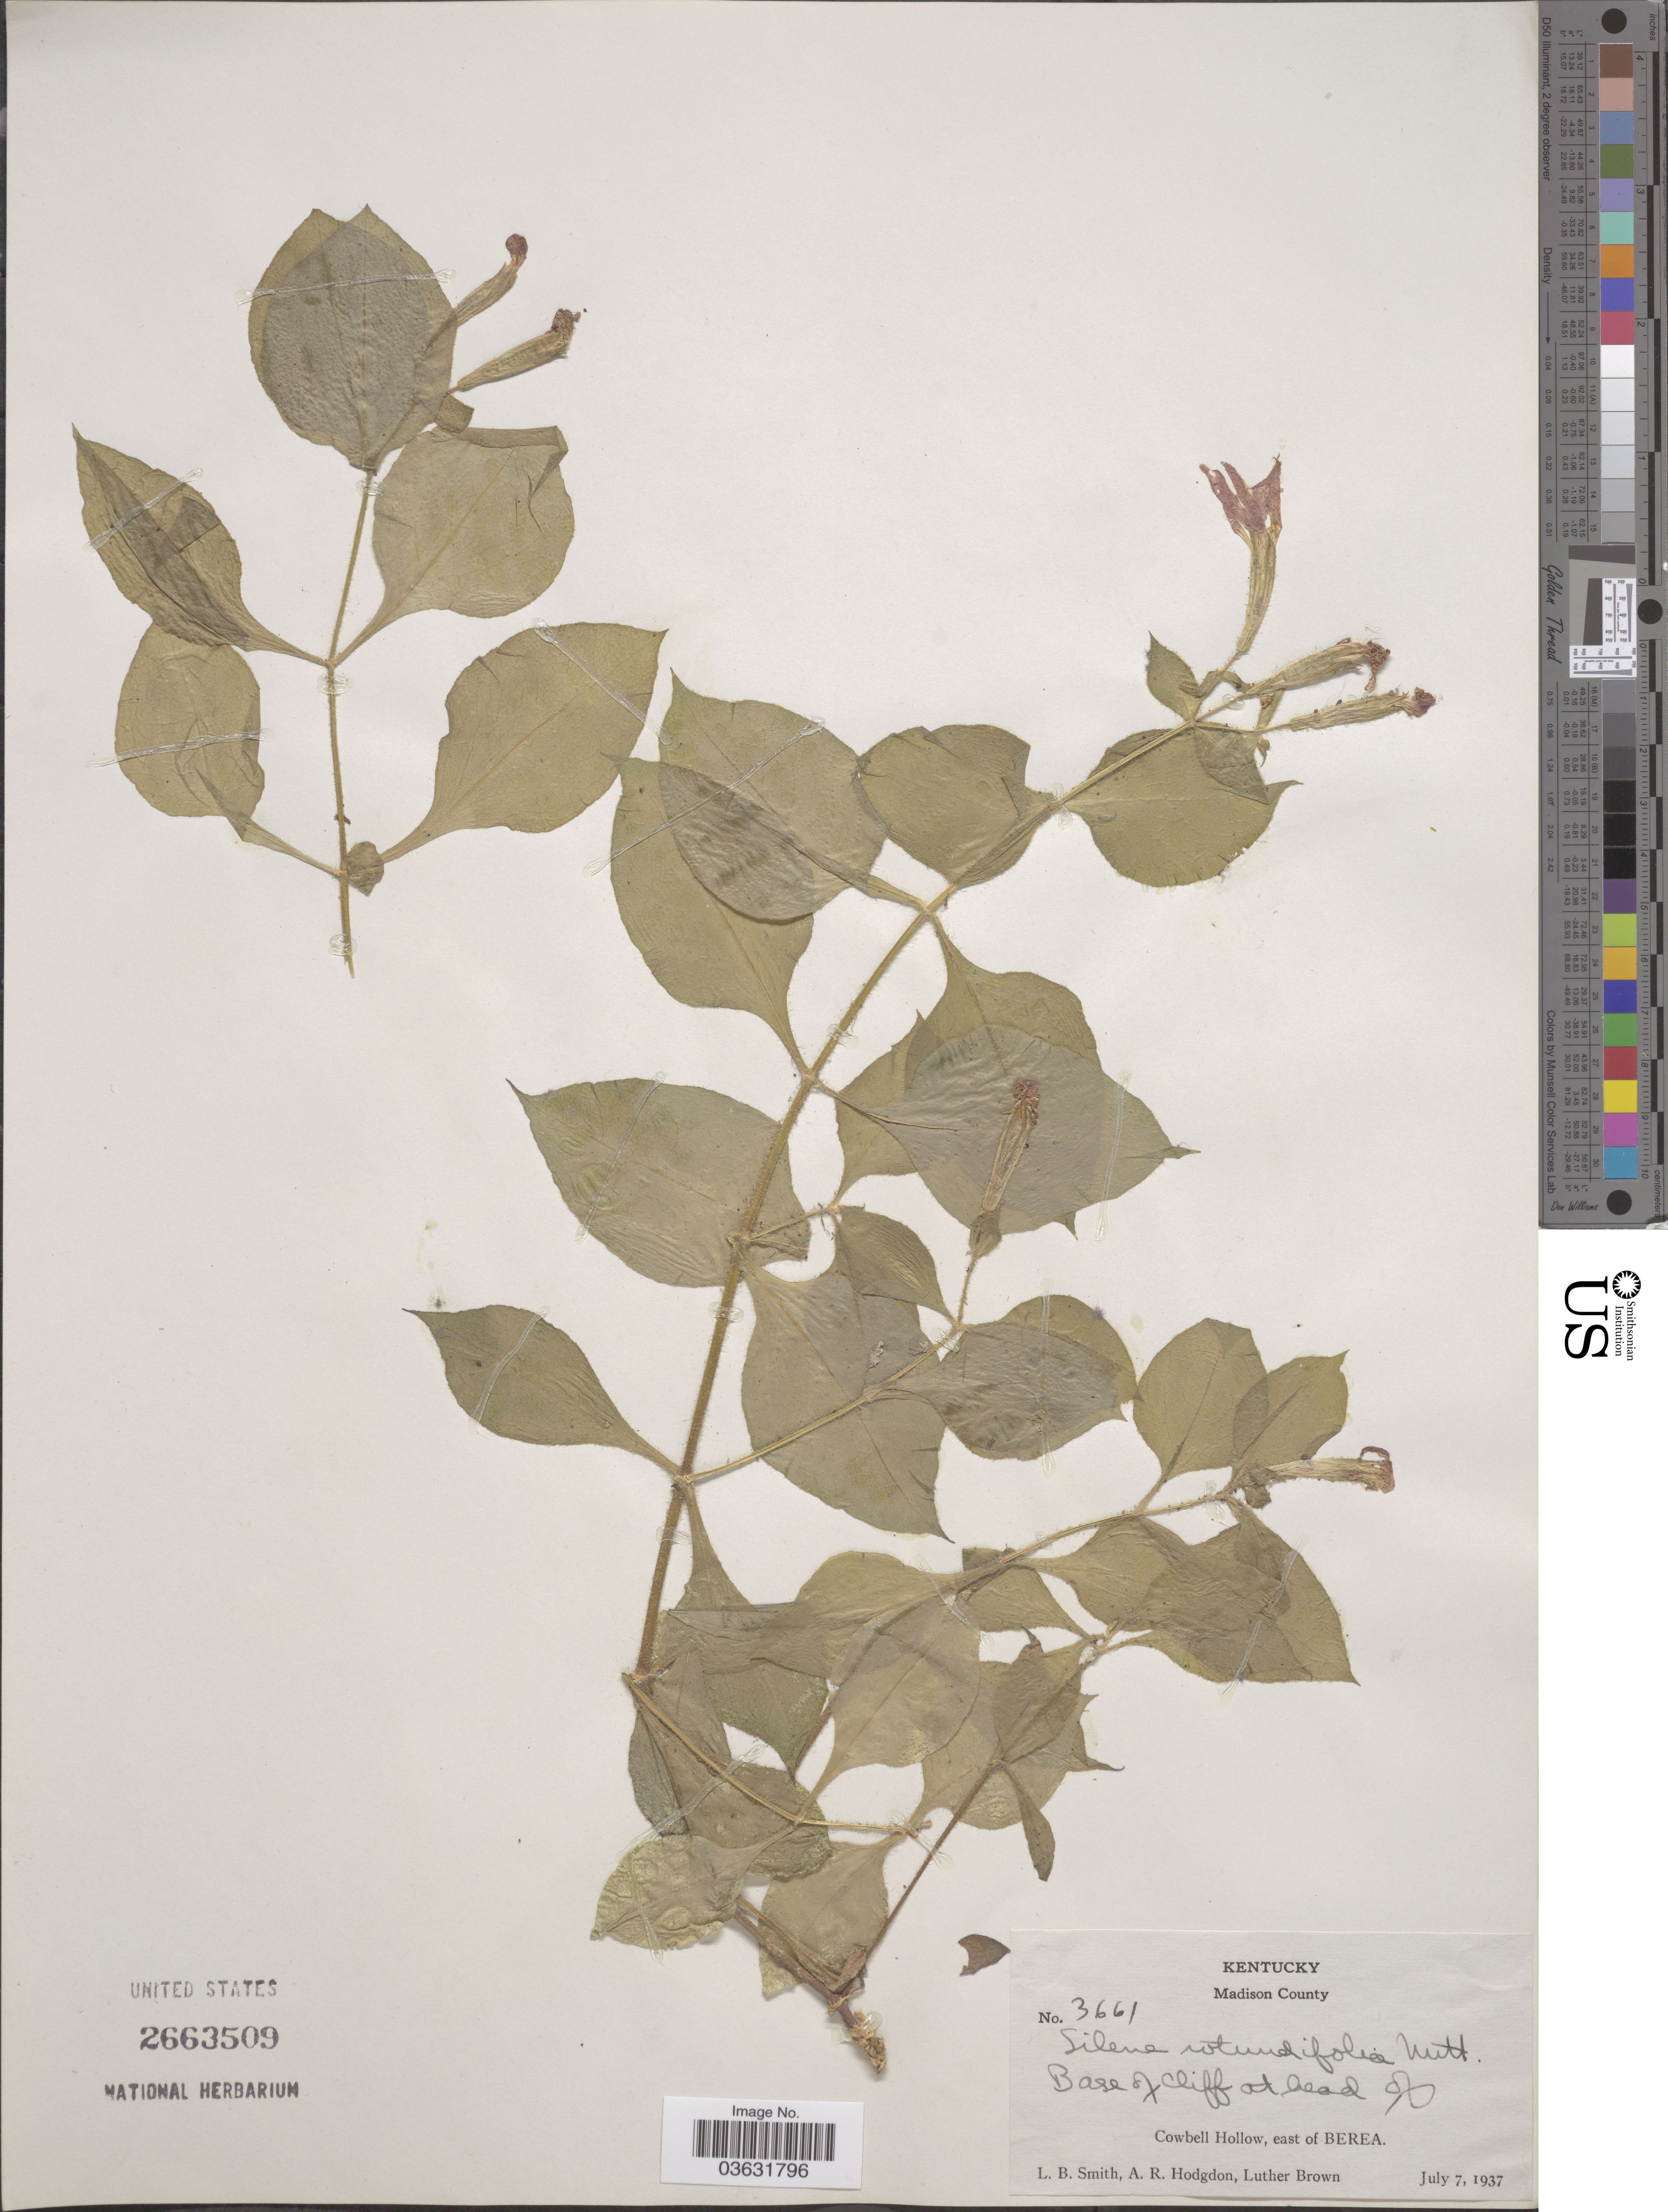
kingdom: Plantae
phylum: Tracheophyta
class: Magnoliopsida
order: Caryophyllales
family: Caryophyllaceae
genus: Silene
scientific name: Silene rotundifolia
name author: Nutt.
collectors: L. Smith, A. R. Hodgdon & L. Brown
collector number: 3661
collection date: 1937-07-07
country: United States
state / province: Kentucky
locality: Madison County. Base of cliff at head of Cowbell Hollow, east of Berea.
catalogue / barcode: US 2663509